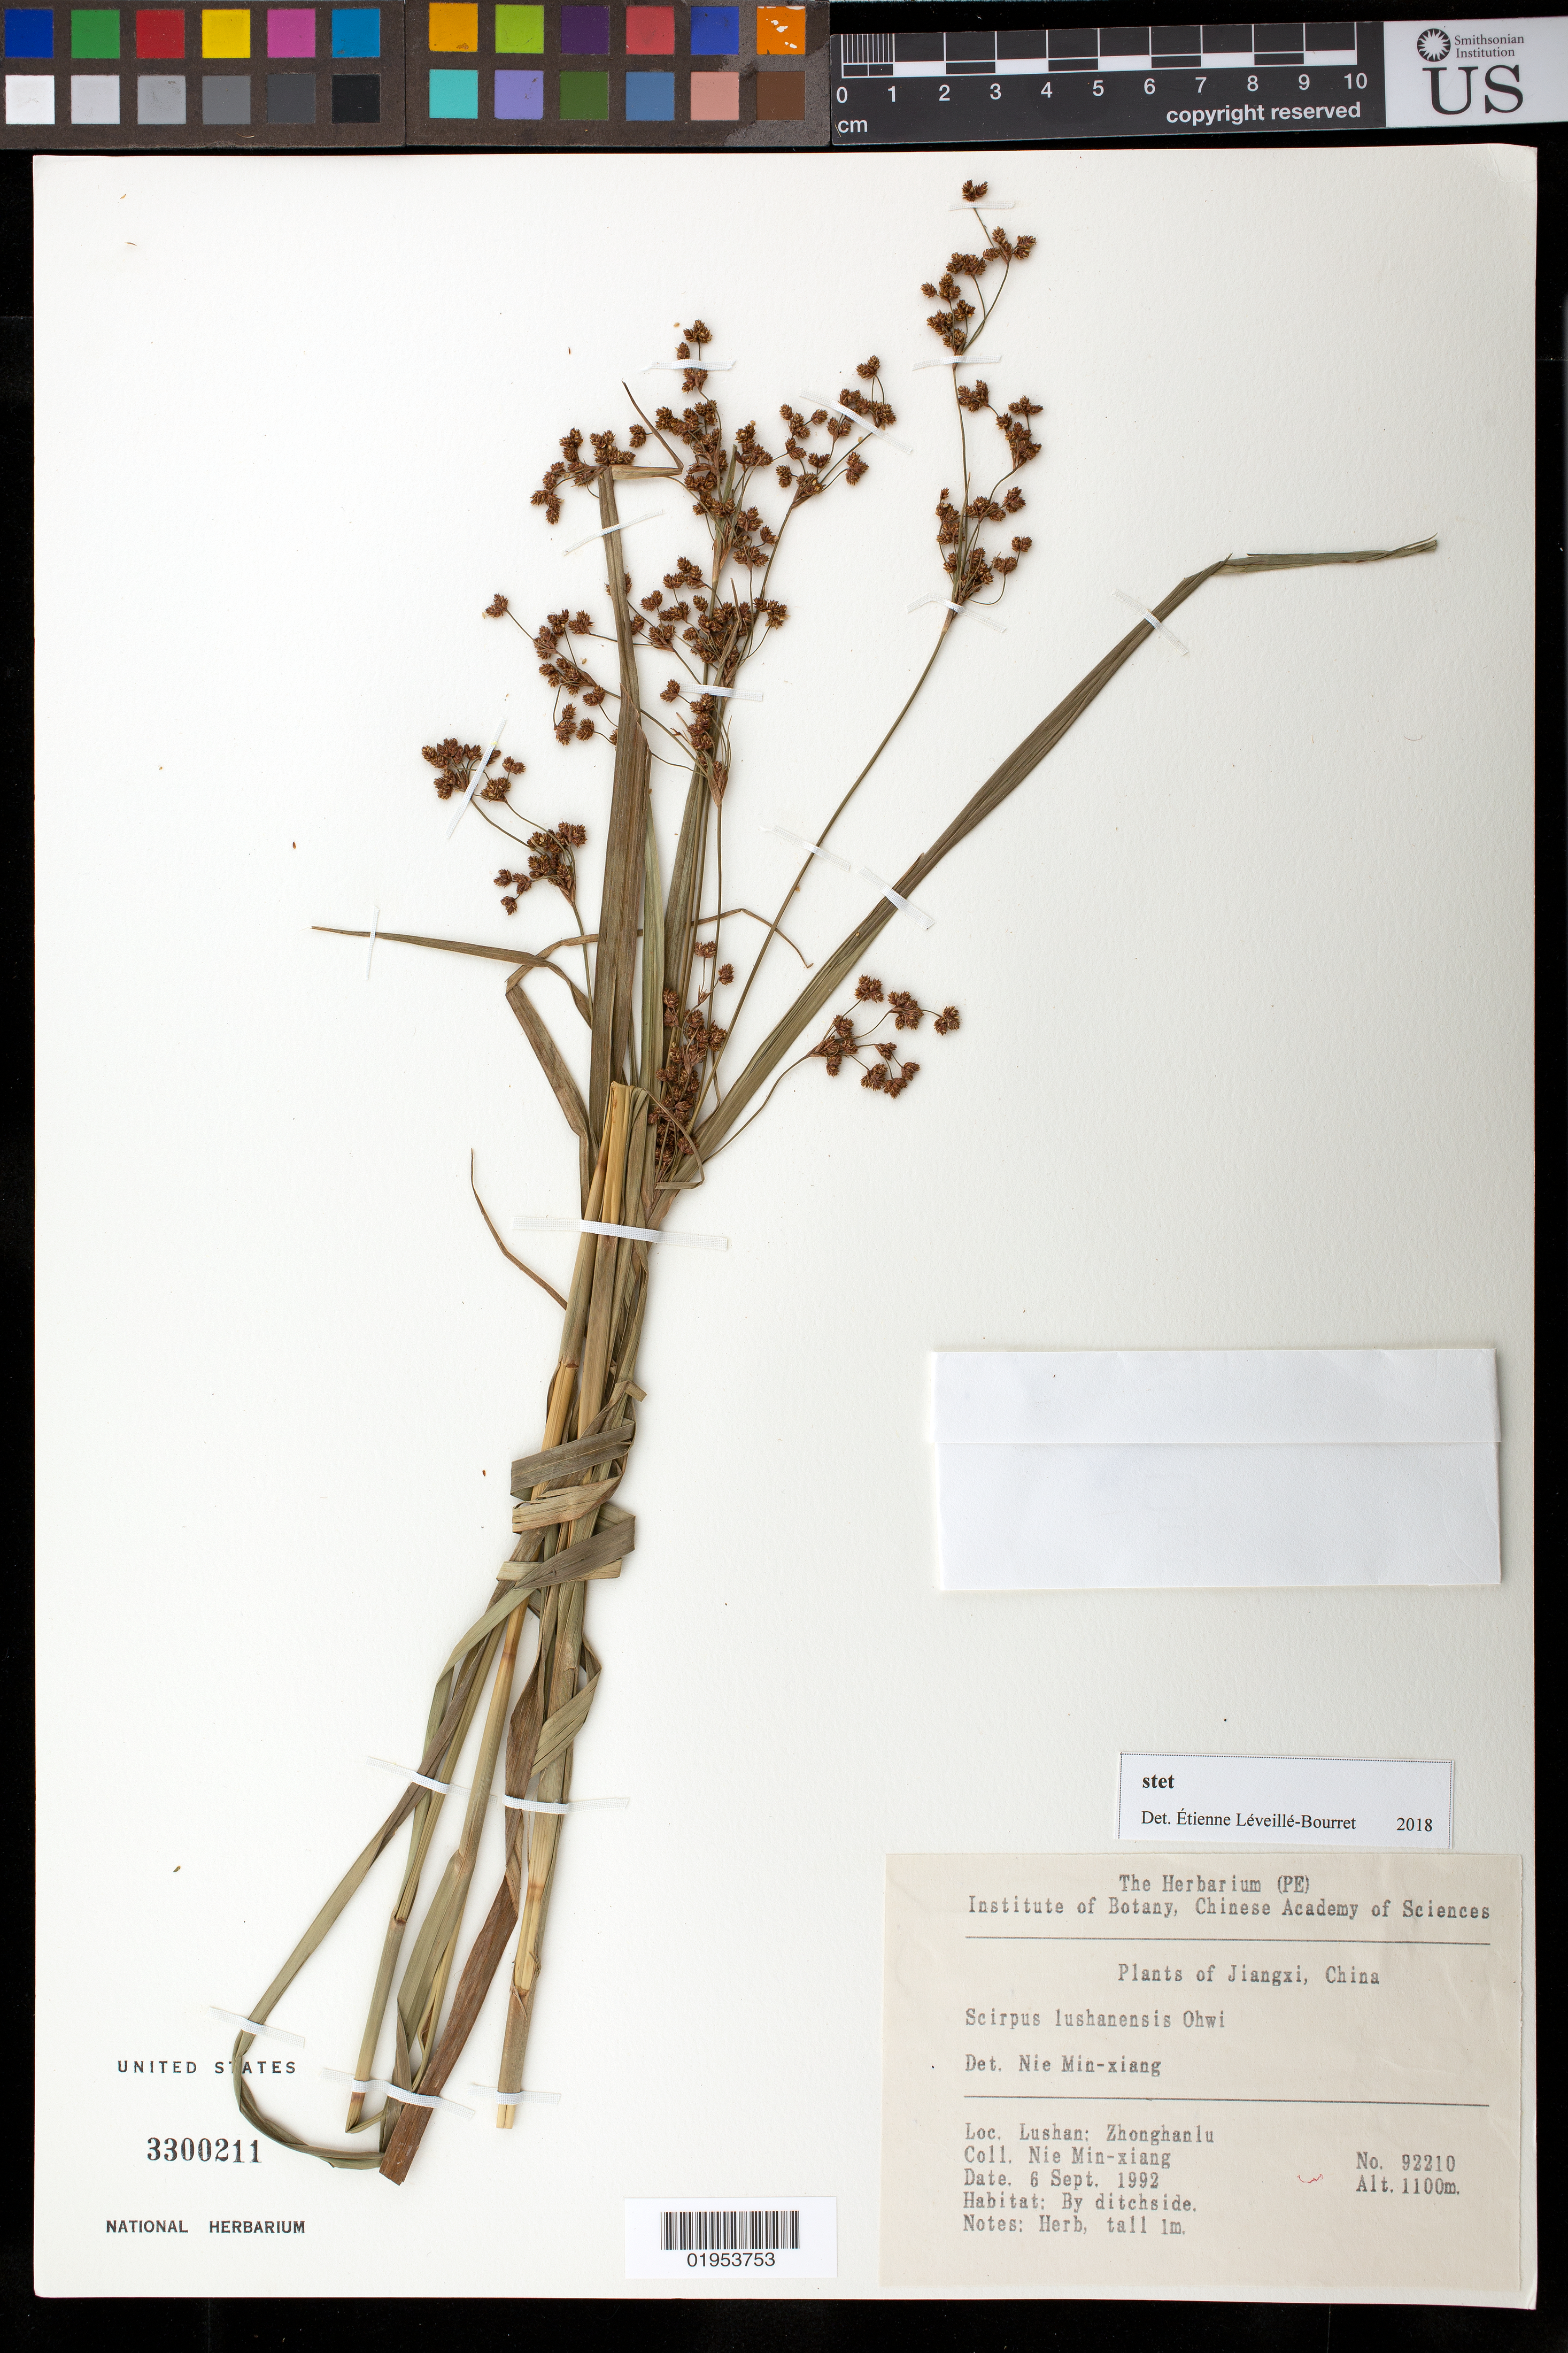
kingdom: Plantae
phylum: Tracheophyta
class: Liliopsida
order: Poales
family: Cyperaceae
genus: Scirpus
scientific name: Scirpus lushanensis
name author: Ohwi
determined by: Nie, M. X.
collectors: M. Nie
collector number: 92210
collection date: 1992-09-06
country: China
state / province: Jiangxi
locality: Lushan. Zhonghanlu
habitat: by ditchside.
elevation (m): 1100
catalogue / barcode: US 3300211